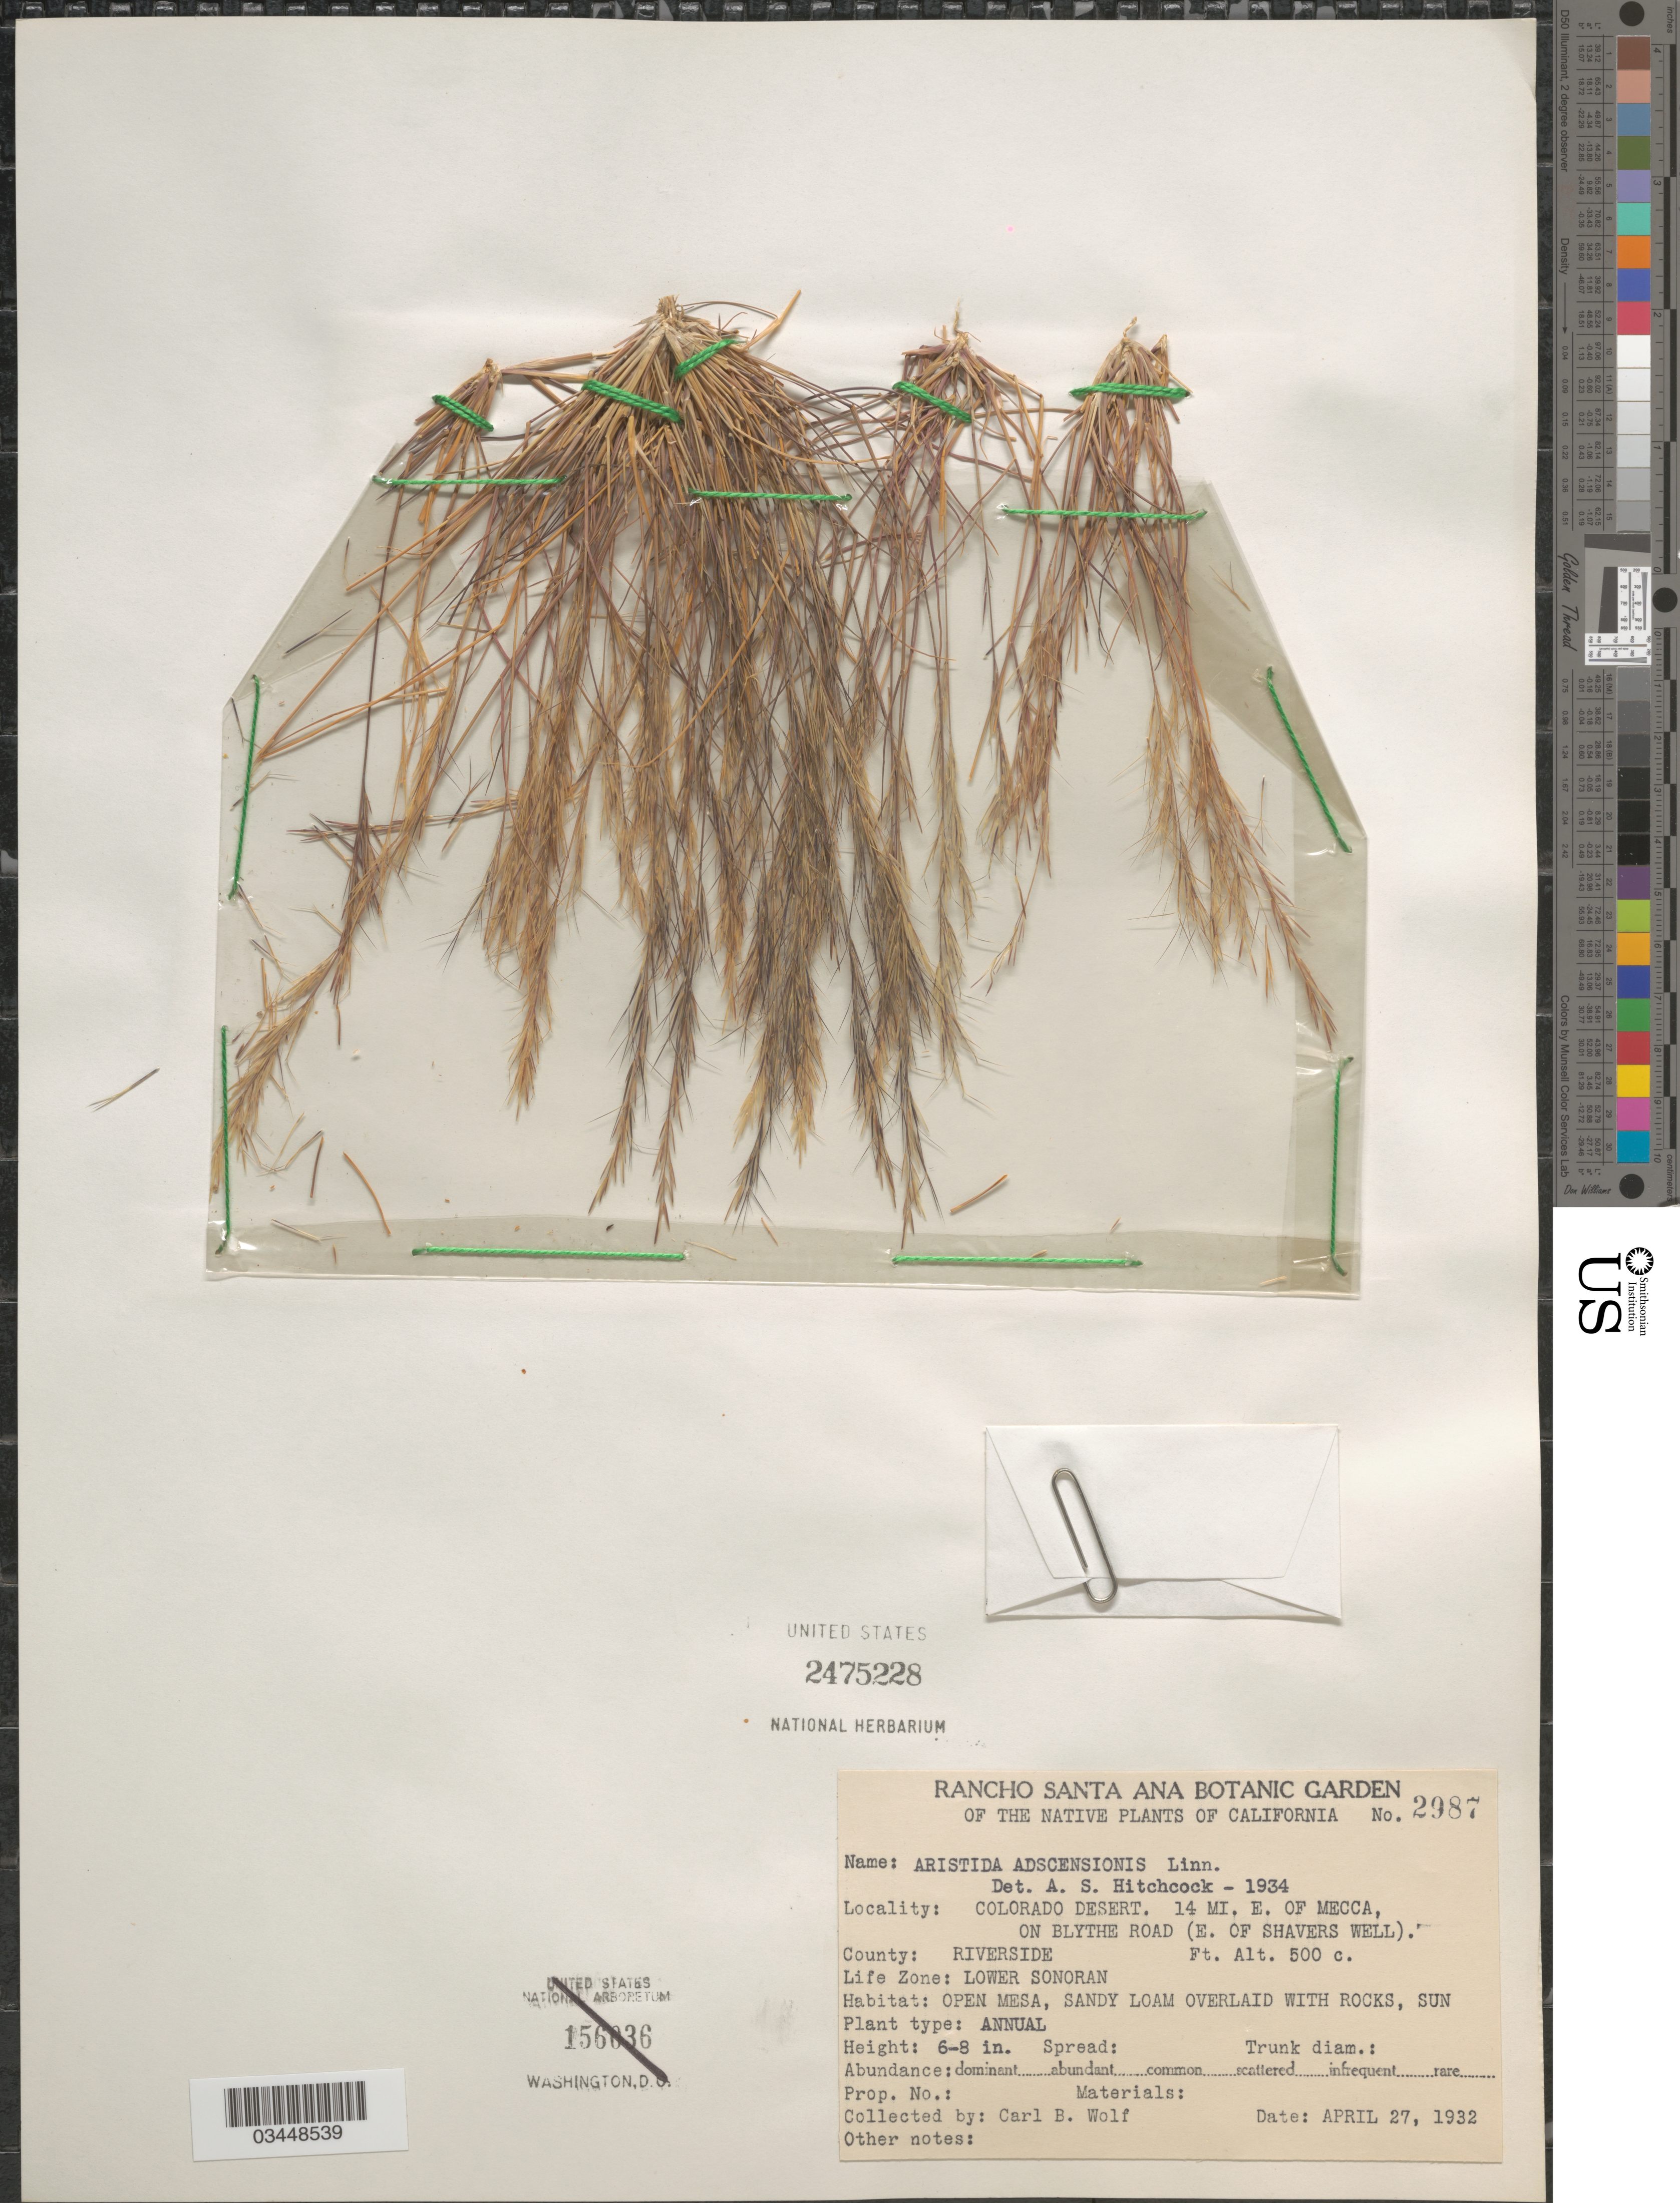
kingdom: Plantae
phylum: Tracheophyta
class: Liliopsida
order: Poales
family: Poaceae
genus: Aristida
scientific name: Aristida adscensionis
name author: L.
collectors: C. B. Wolf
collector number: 2987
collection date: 1932-04-27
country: United States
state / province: California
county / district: Riverside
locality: Colorado Desert. 14 mi. e. of Mecca, on Blythe Road (E. of Shavers Well). County: Riverside. Lifezone: Lower Sonoran.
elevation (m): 152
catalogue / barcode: US 2475228